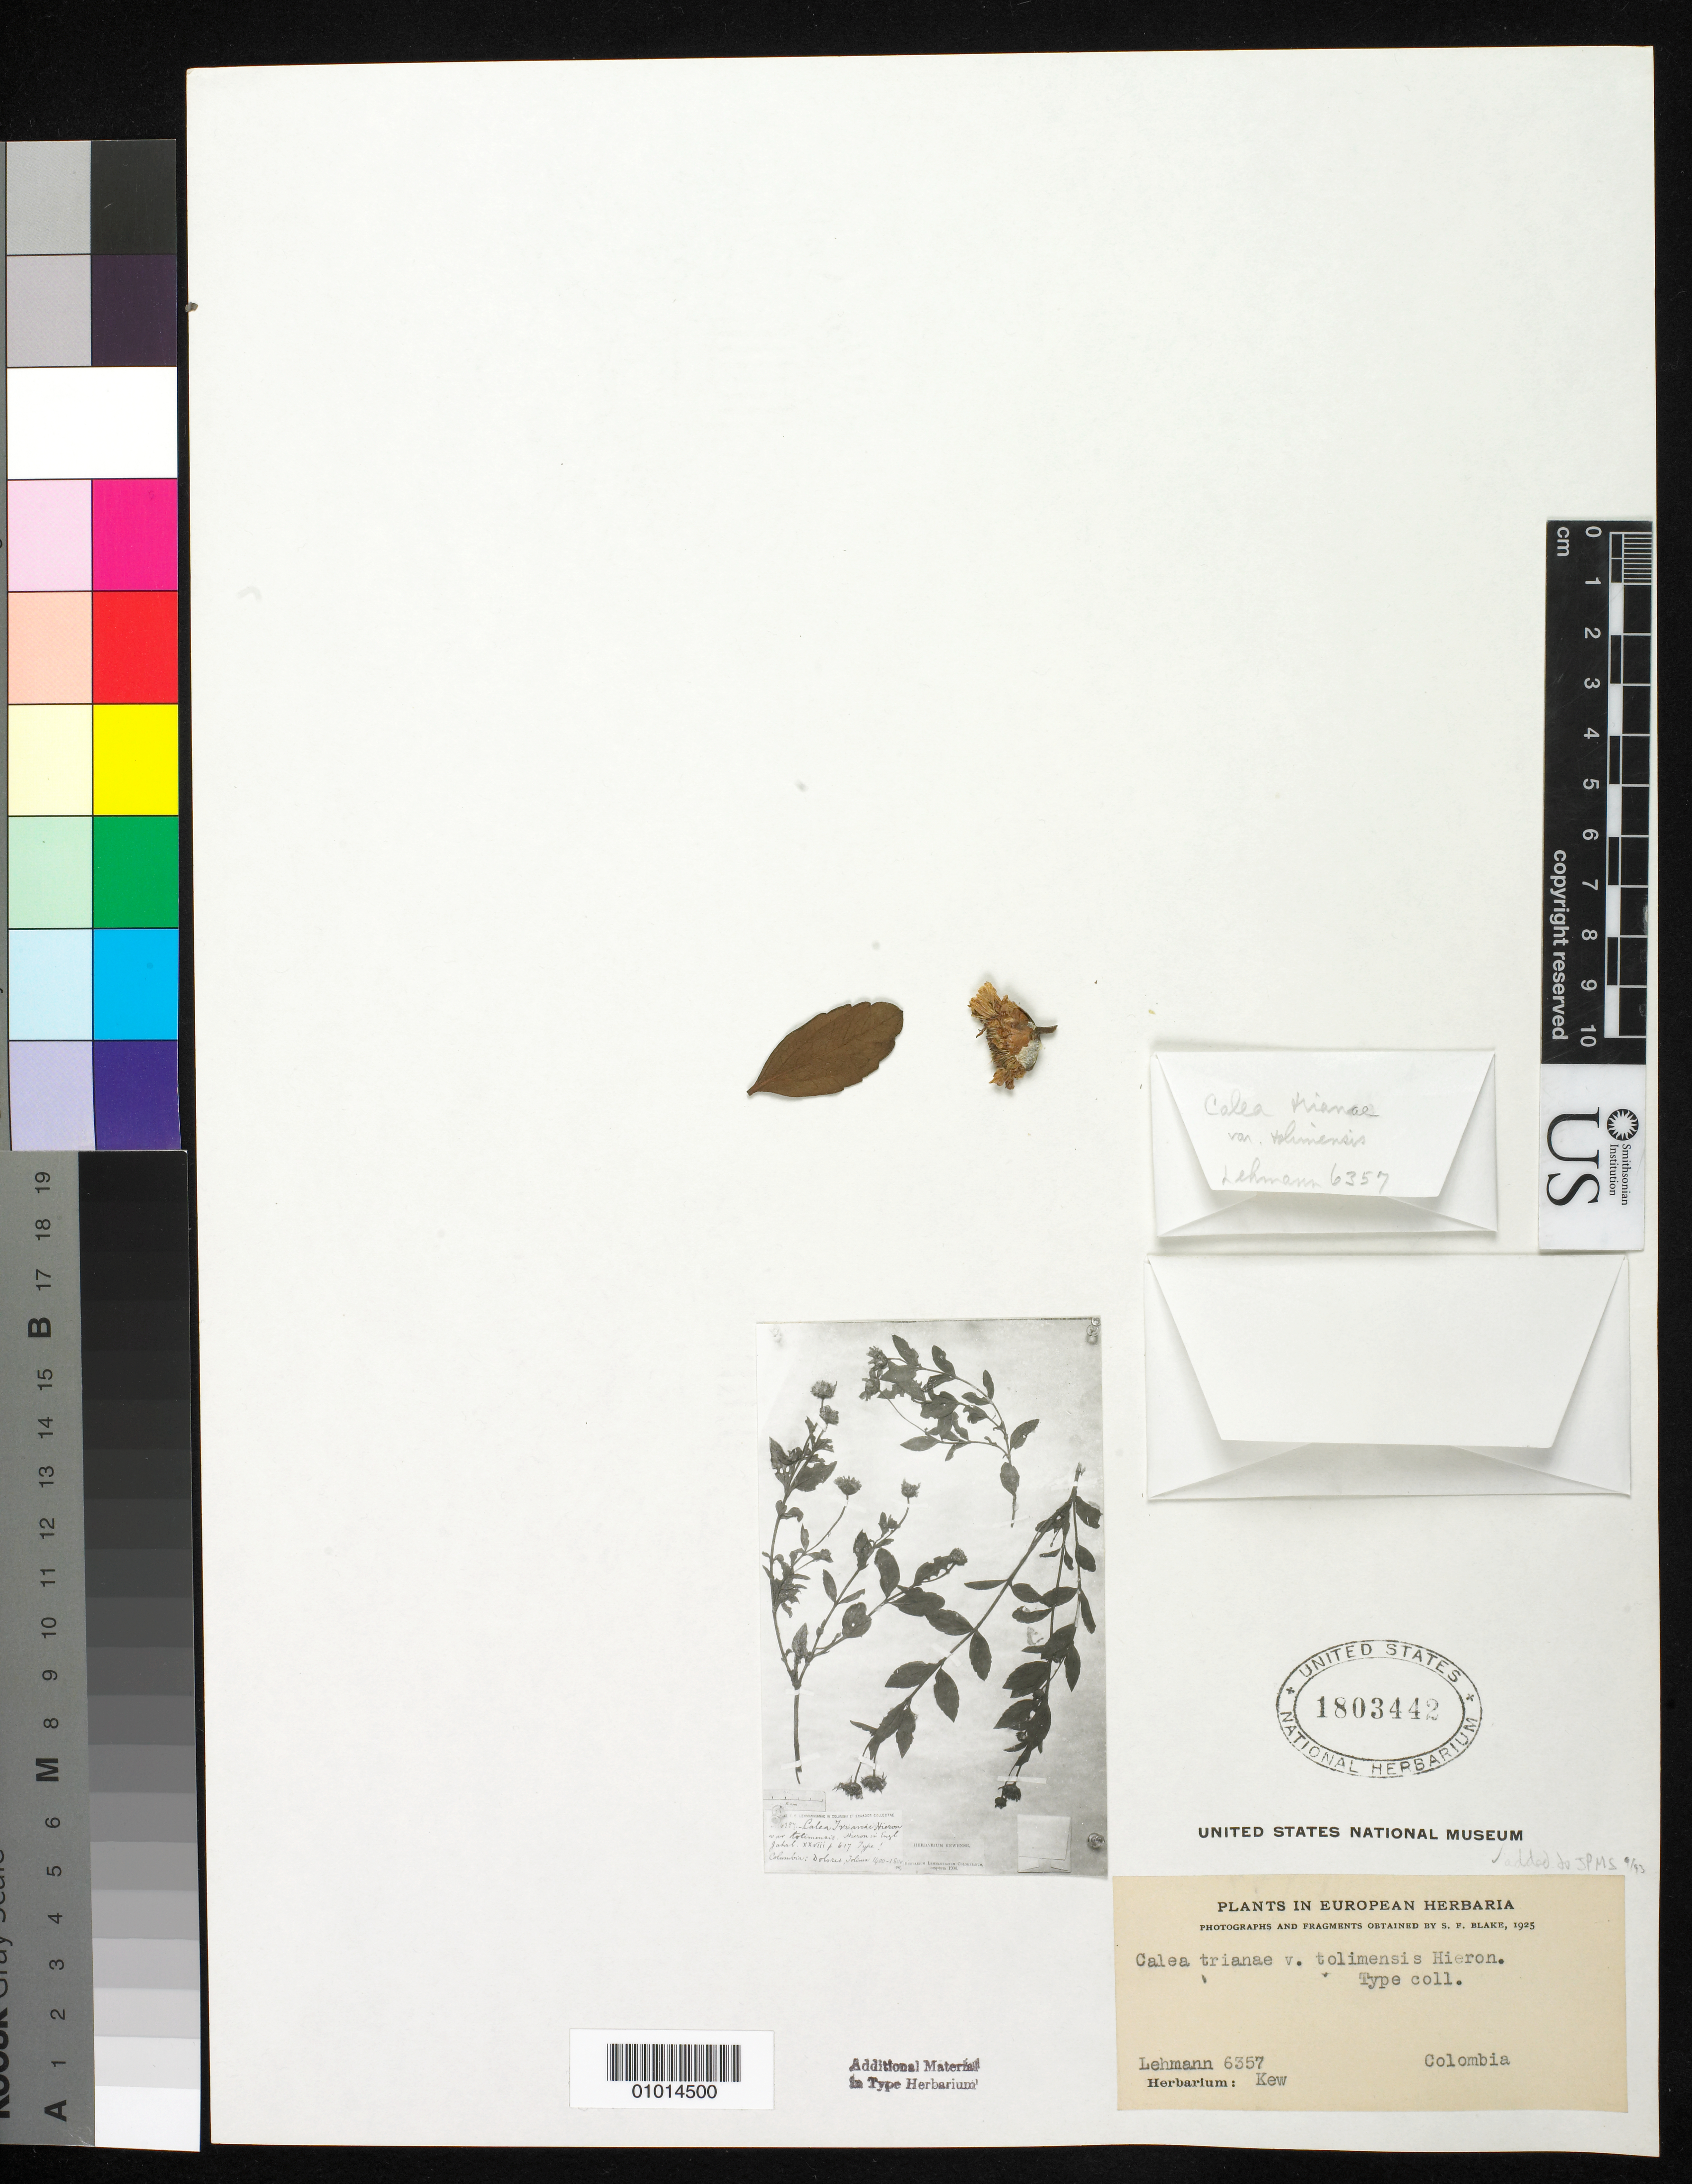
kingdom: Plantae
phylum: Tracheophyta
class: Magnoliopsida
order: Asterales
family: Asteraceae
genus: Calea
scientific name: Calea trianae var. tolimensis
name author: Hieron.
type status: Isotype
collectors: F. C. Lehmann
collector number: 6357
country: Colombia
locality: Juga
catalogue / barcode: US 1803442